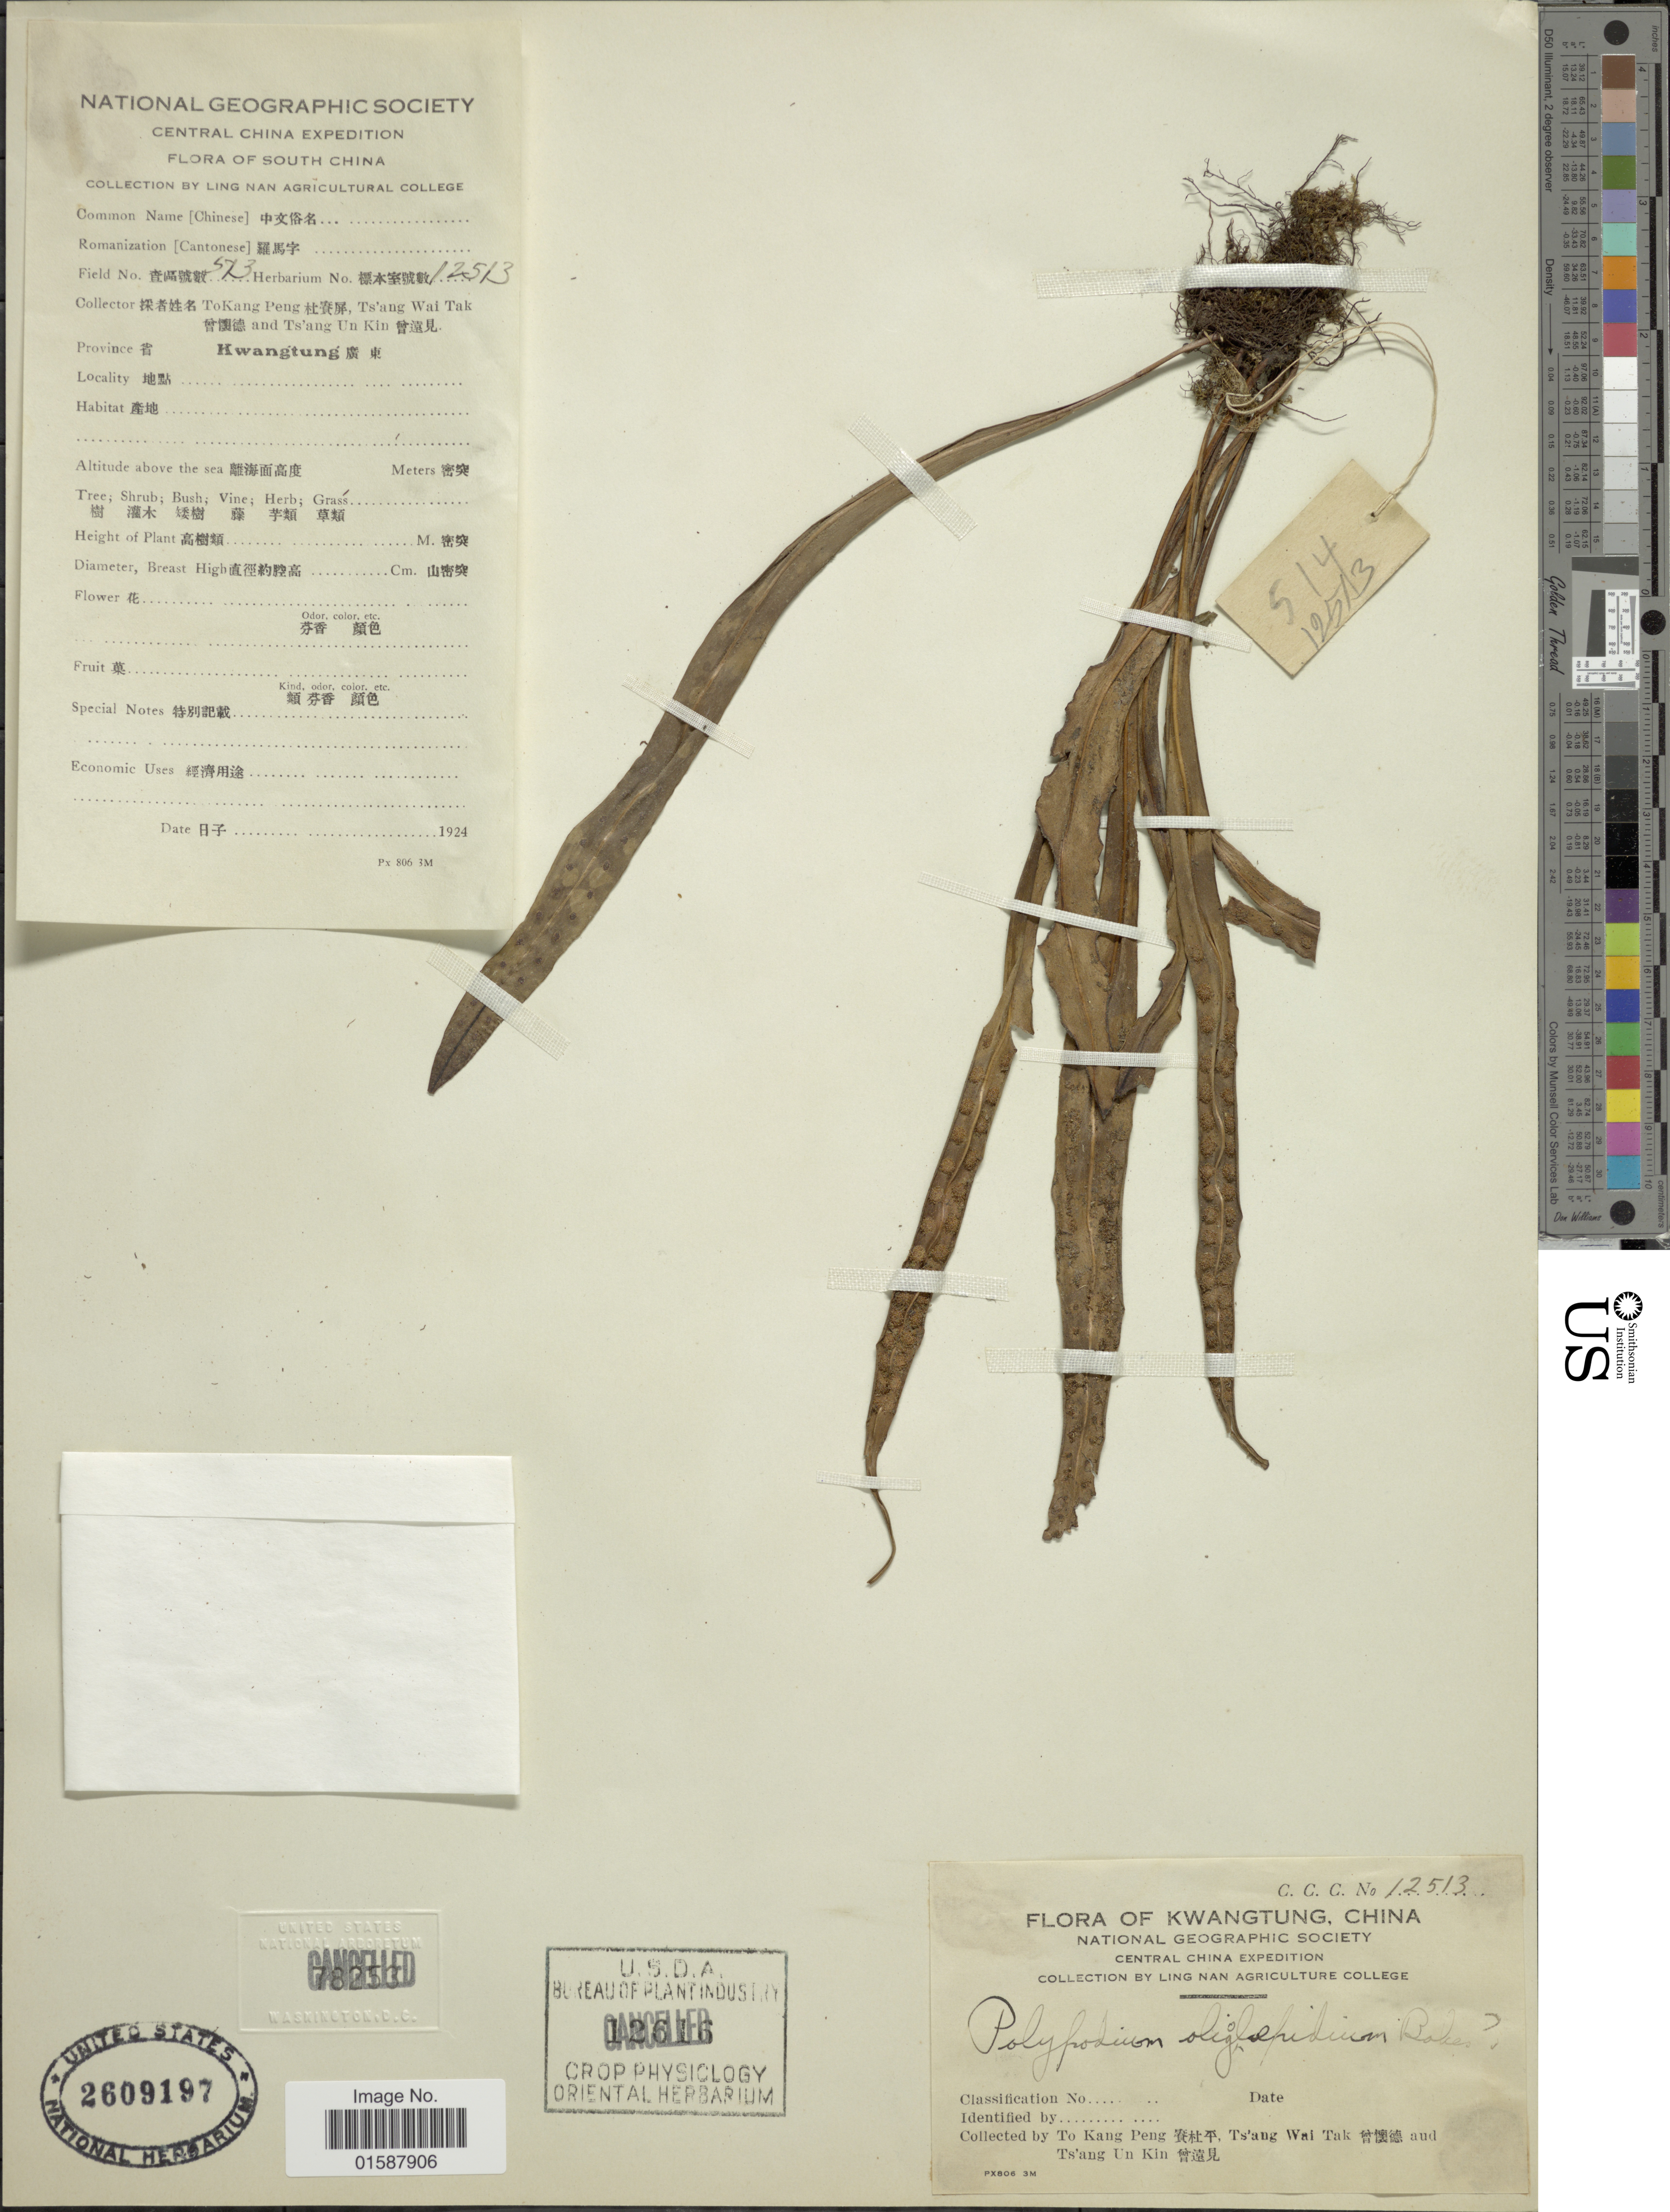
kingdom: Plantae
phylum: Tracheophyta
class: Polypodiopsida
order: Polypodiales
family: Polypodiaceae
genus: Lepisorus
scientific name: Lepisorus oligolepidus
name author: (Baker) Ching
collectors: T. K. Peng, W. T. Tsang & U. K. Tsang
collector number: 513/12513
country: China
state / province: Guangdong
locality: Kwangtung, Southern China. Central China.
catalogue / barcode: US 2609197